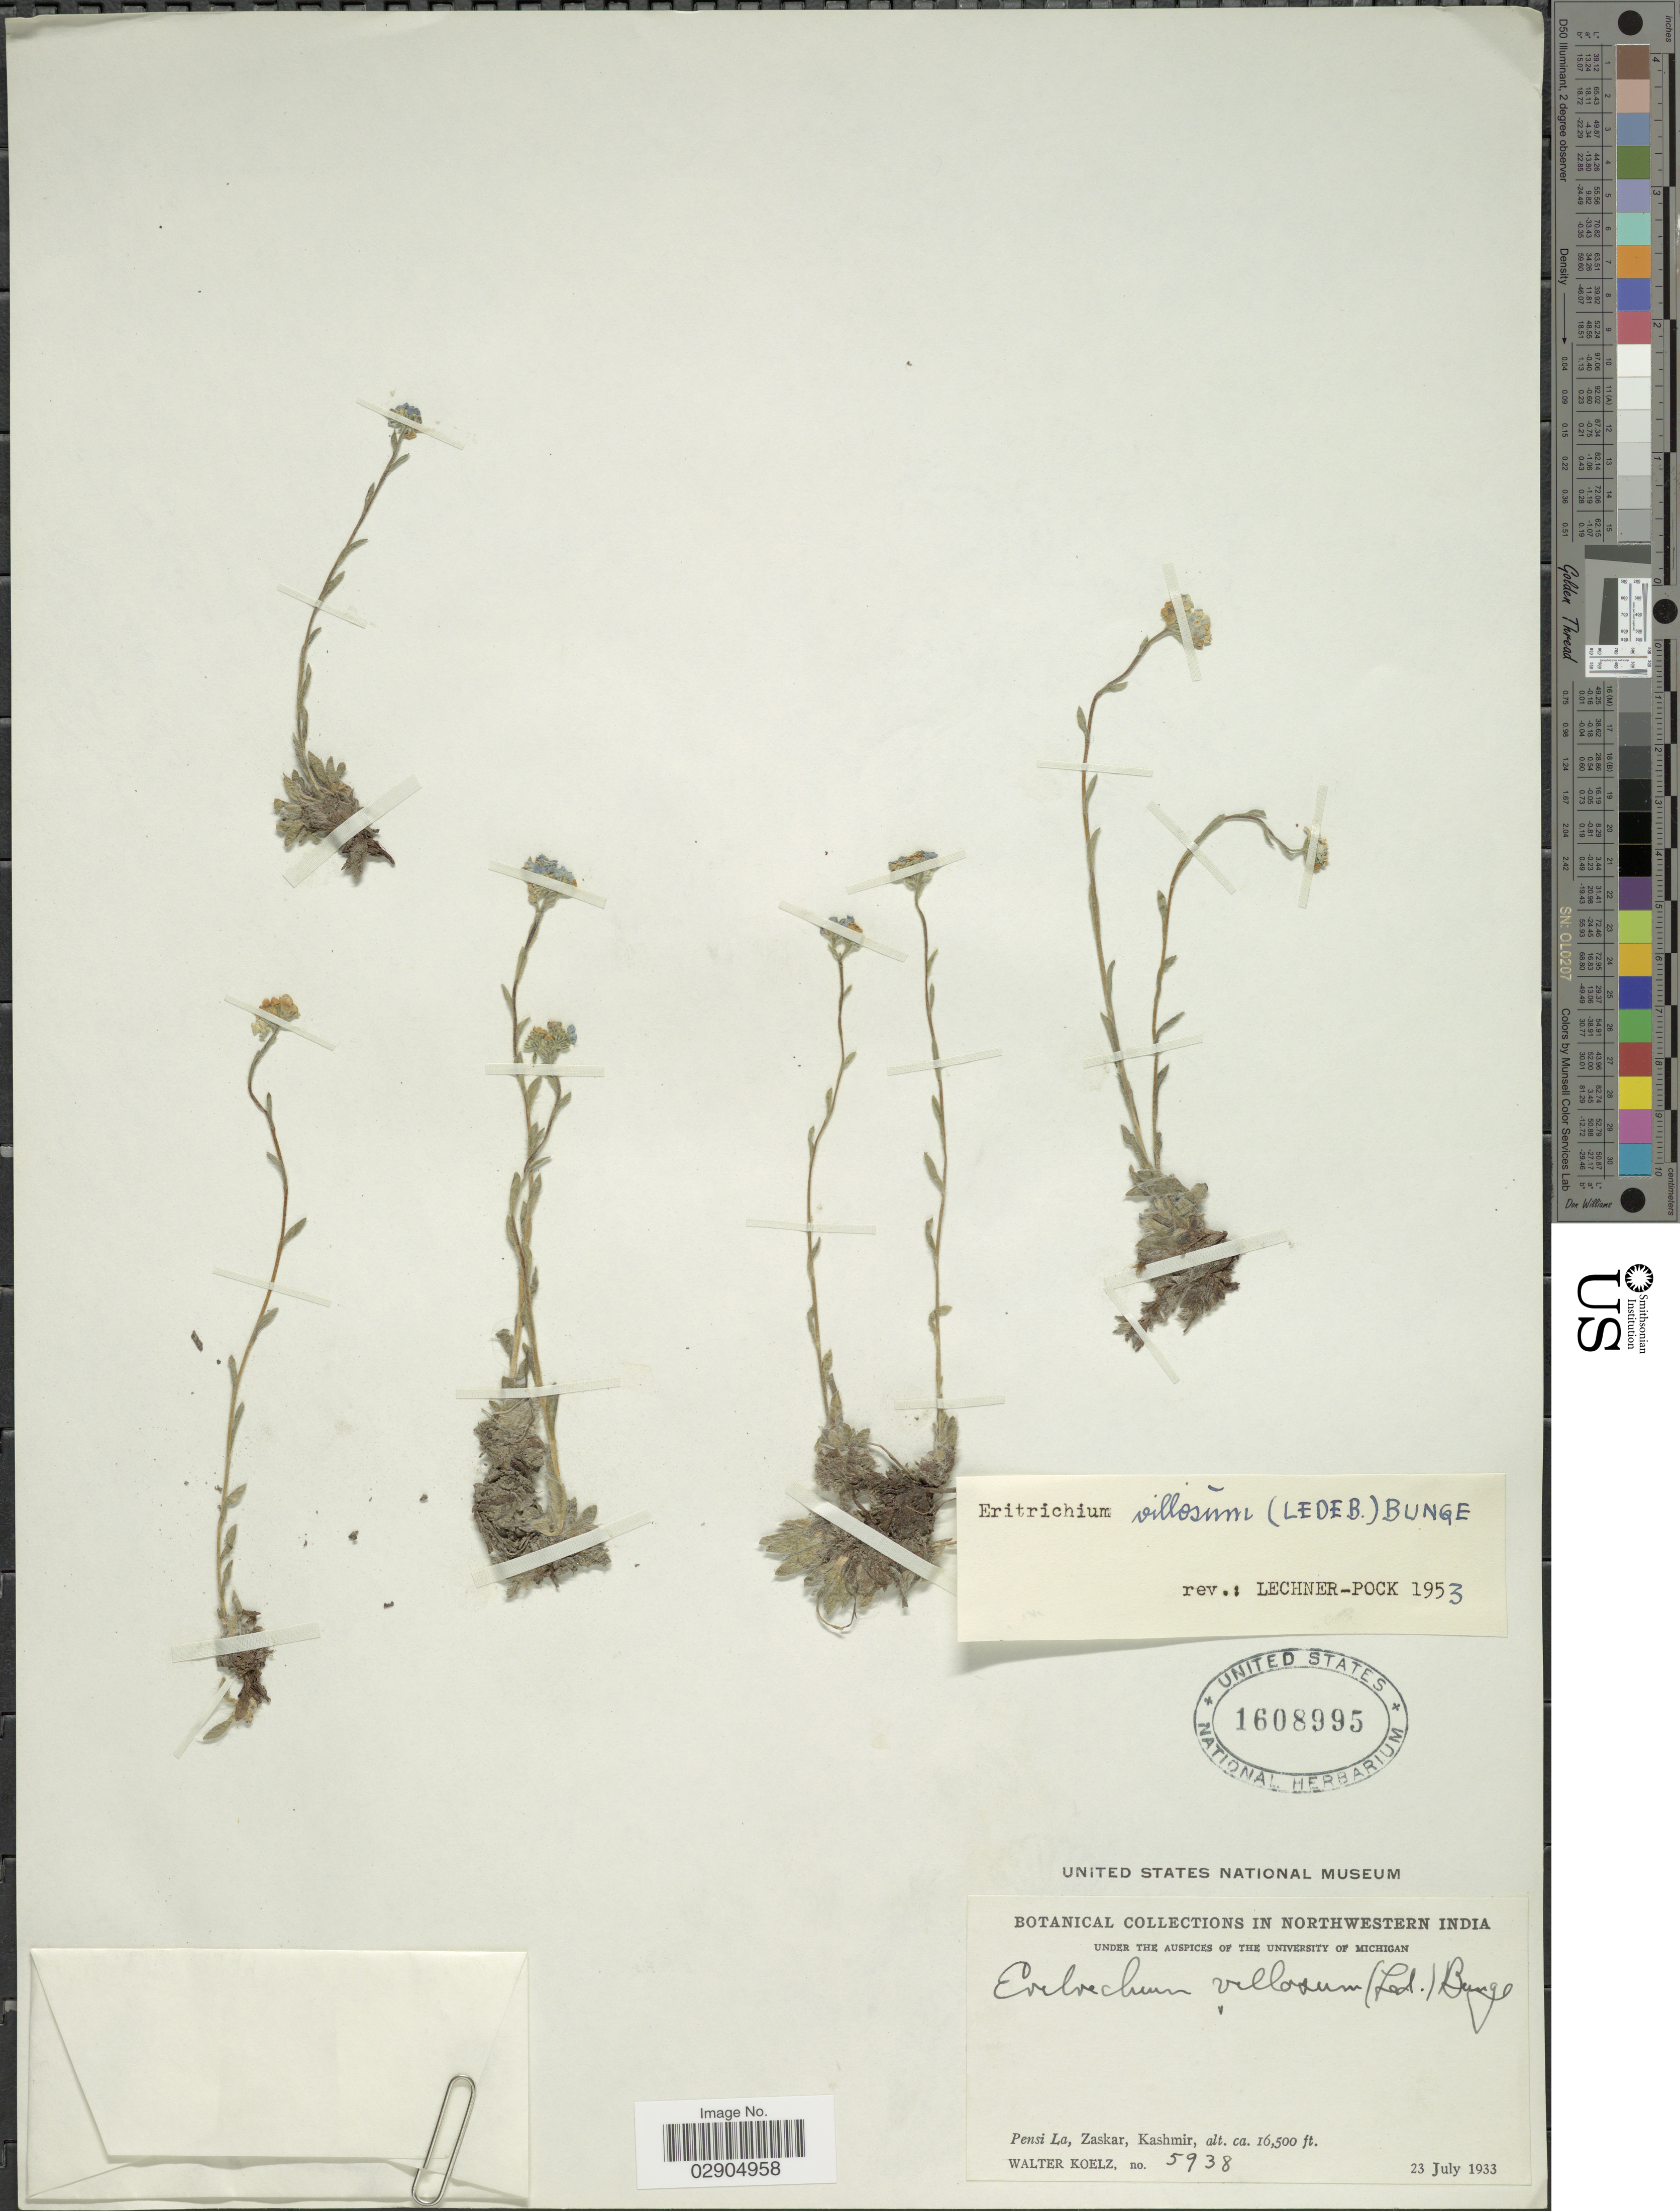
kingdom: Plantae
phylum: Tracheophyta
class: Magnoliopsida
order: Boraginales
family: Boraginaceae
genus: Eritrichium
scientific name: Eritrichium villosum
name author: (Ledeb.) Bunge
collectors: W. N. Koelz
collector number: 5938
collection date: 1933-07-23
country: India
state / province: Jammu and Kashmir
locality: Northwestern India. Pensi La, Zaskar, Kashmir.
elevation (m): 5029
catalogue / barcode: US 1608995